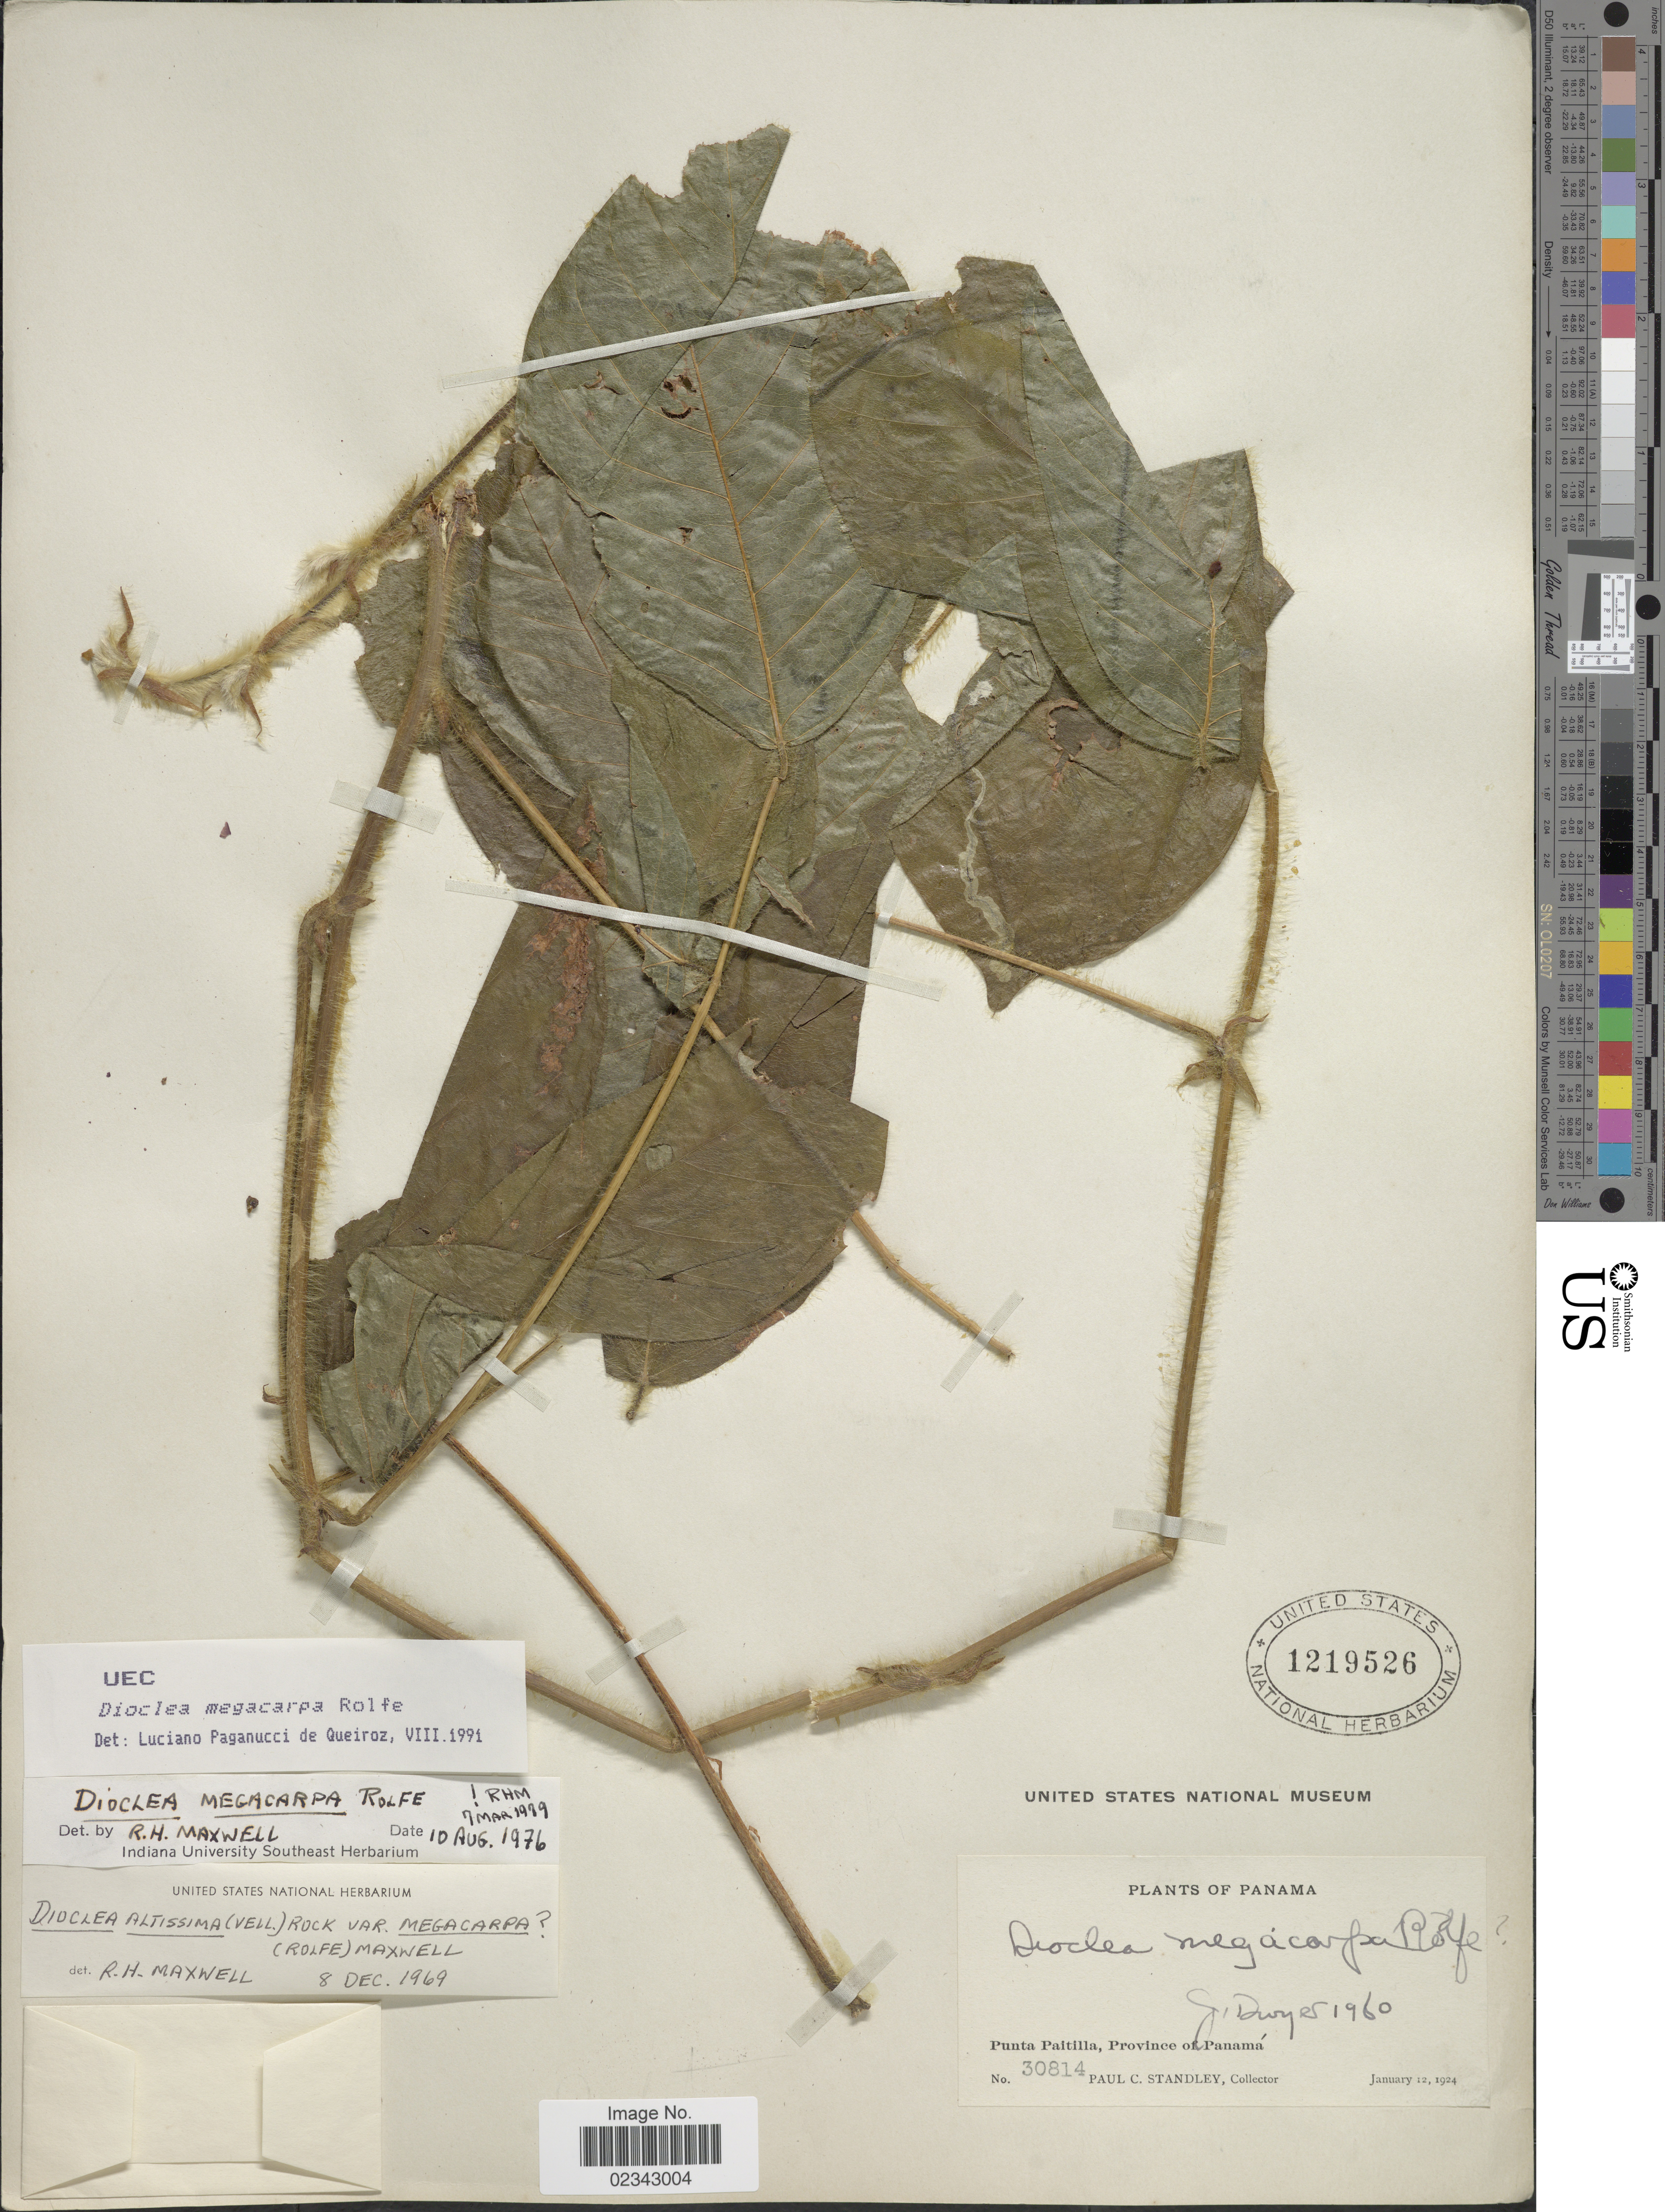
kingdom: Plantae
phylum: Tracheophyta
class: Magnoliopsida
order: Fabales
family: Fabaceae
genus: Macropsychanthus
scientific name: Macropsychanthus megacarpus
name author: (Rolfe) L.P. Queiroz & Snak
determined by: Strong, Mark T., (BOT), Smithsonian Institution - National Museum of Natural History (UNITED STATES)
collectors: P. C. Standley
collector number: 30814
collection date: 1924-01-12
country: Panama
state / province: Panamá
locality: Punta Paitilla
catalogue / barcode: US 1219526